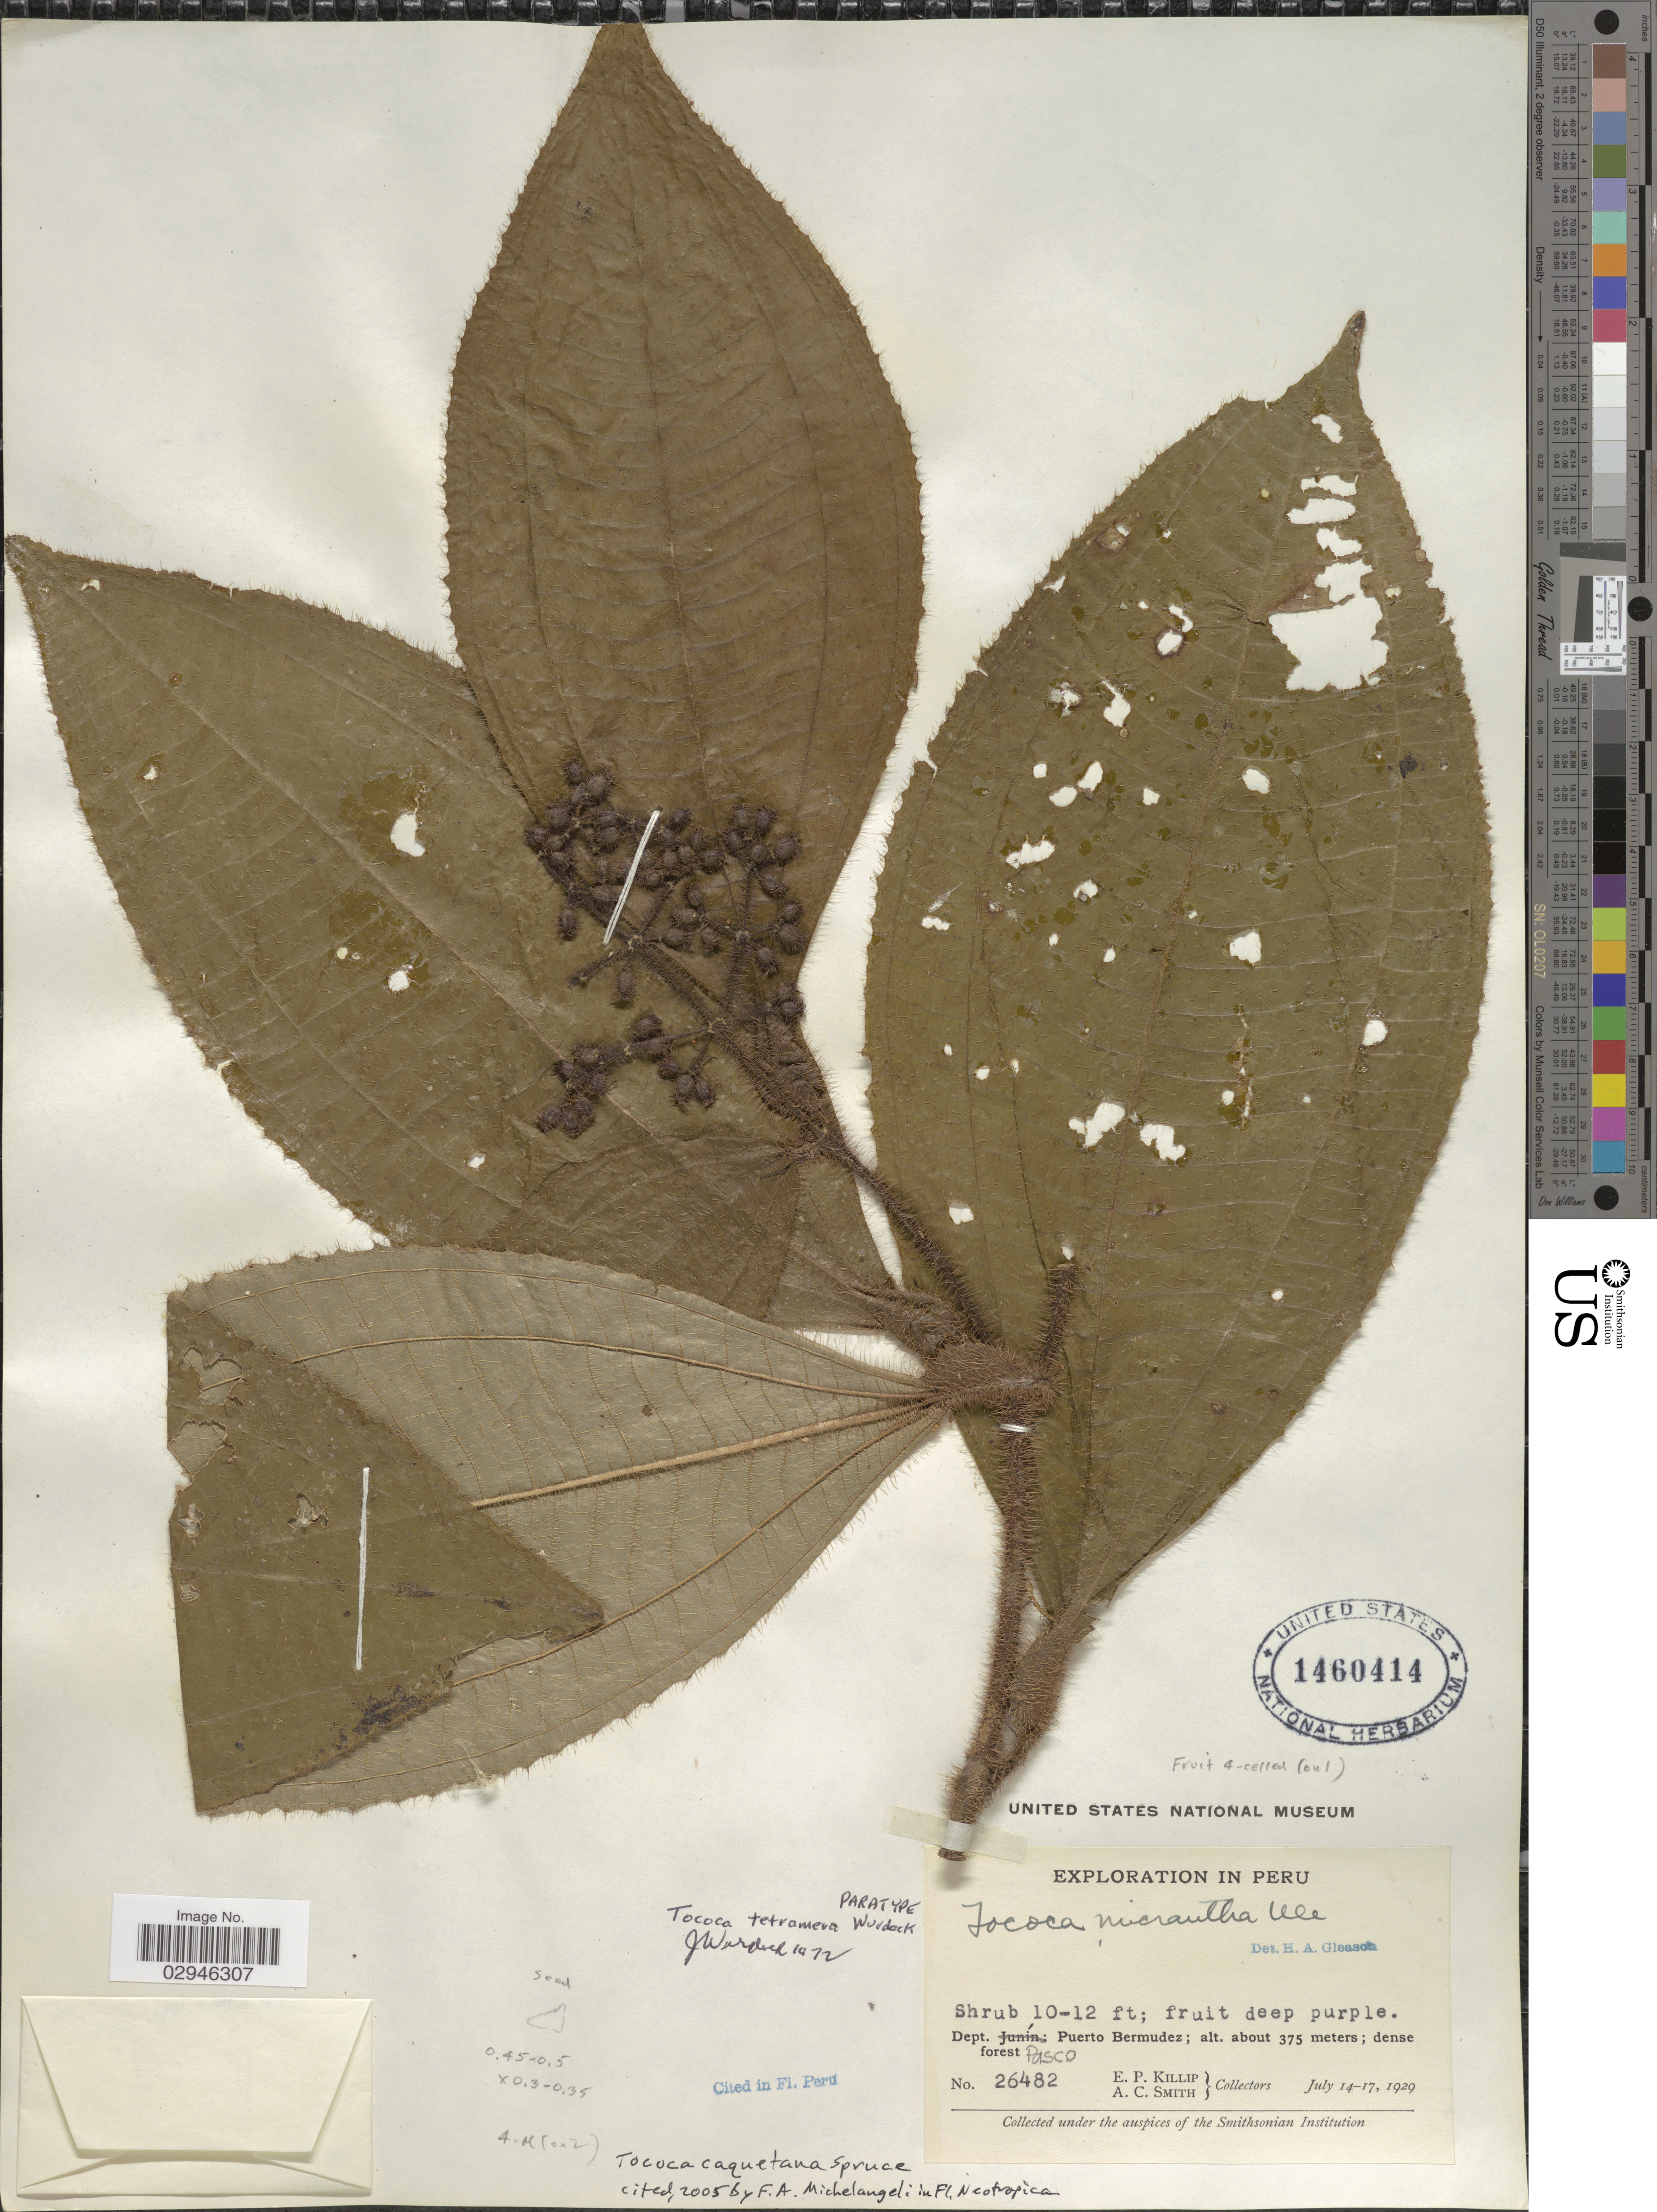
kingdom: Plantae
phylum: Tracheophyta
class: Magnoliopsida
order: Myrtales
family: Melastomataceae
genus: Tococa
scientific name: Tococa caquetana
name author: Sprague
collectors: E. P. Killip & A. C. Smith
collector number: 26482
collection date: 1929-07-14/1929-07-17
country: Peru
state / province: Pasco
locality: Dept. Pasco: Puerto Bermudez.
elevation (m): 375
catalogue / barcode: US 1460414